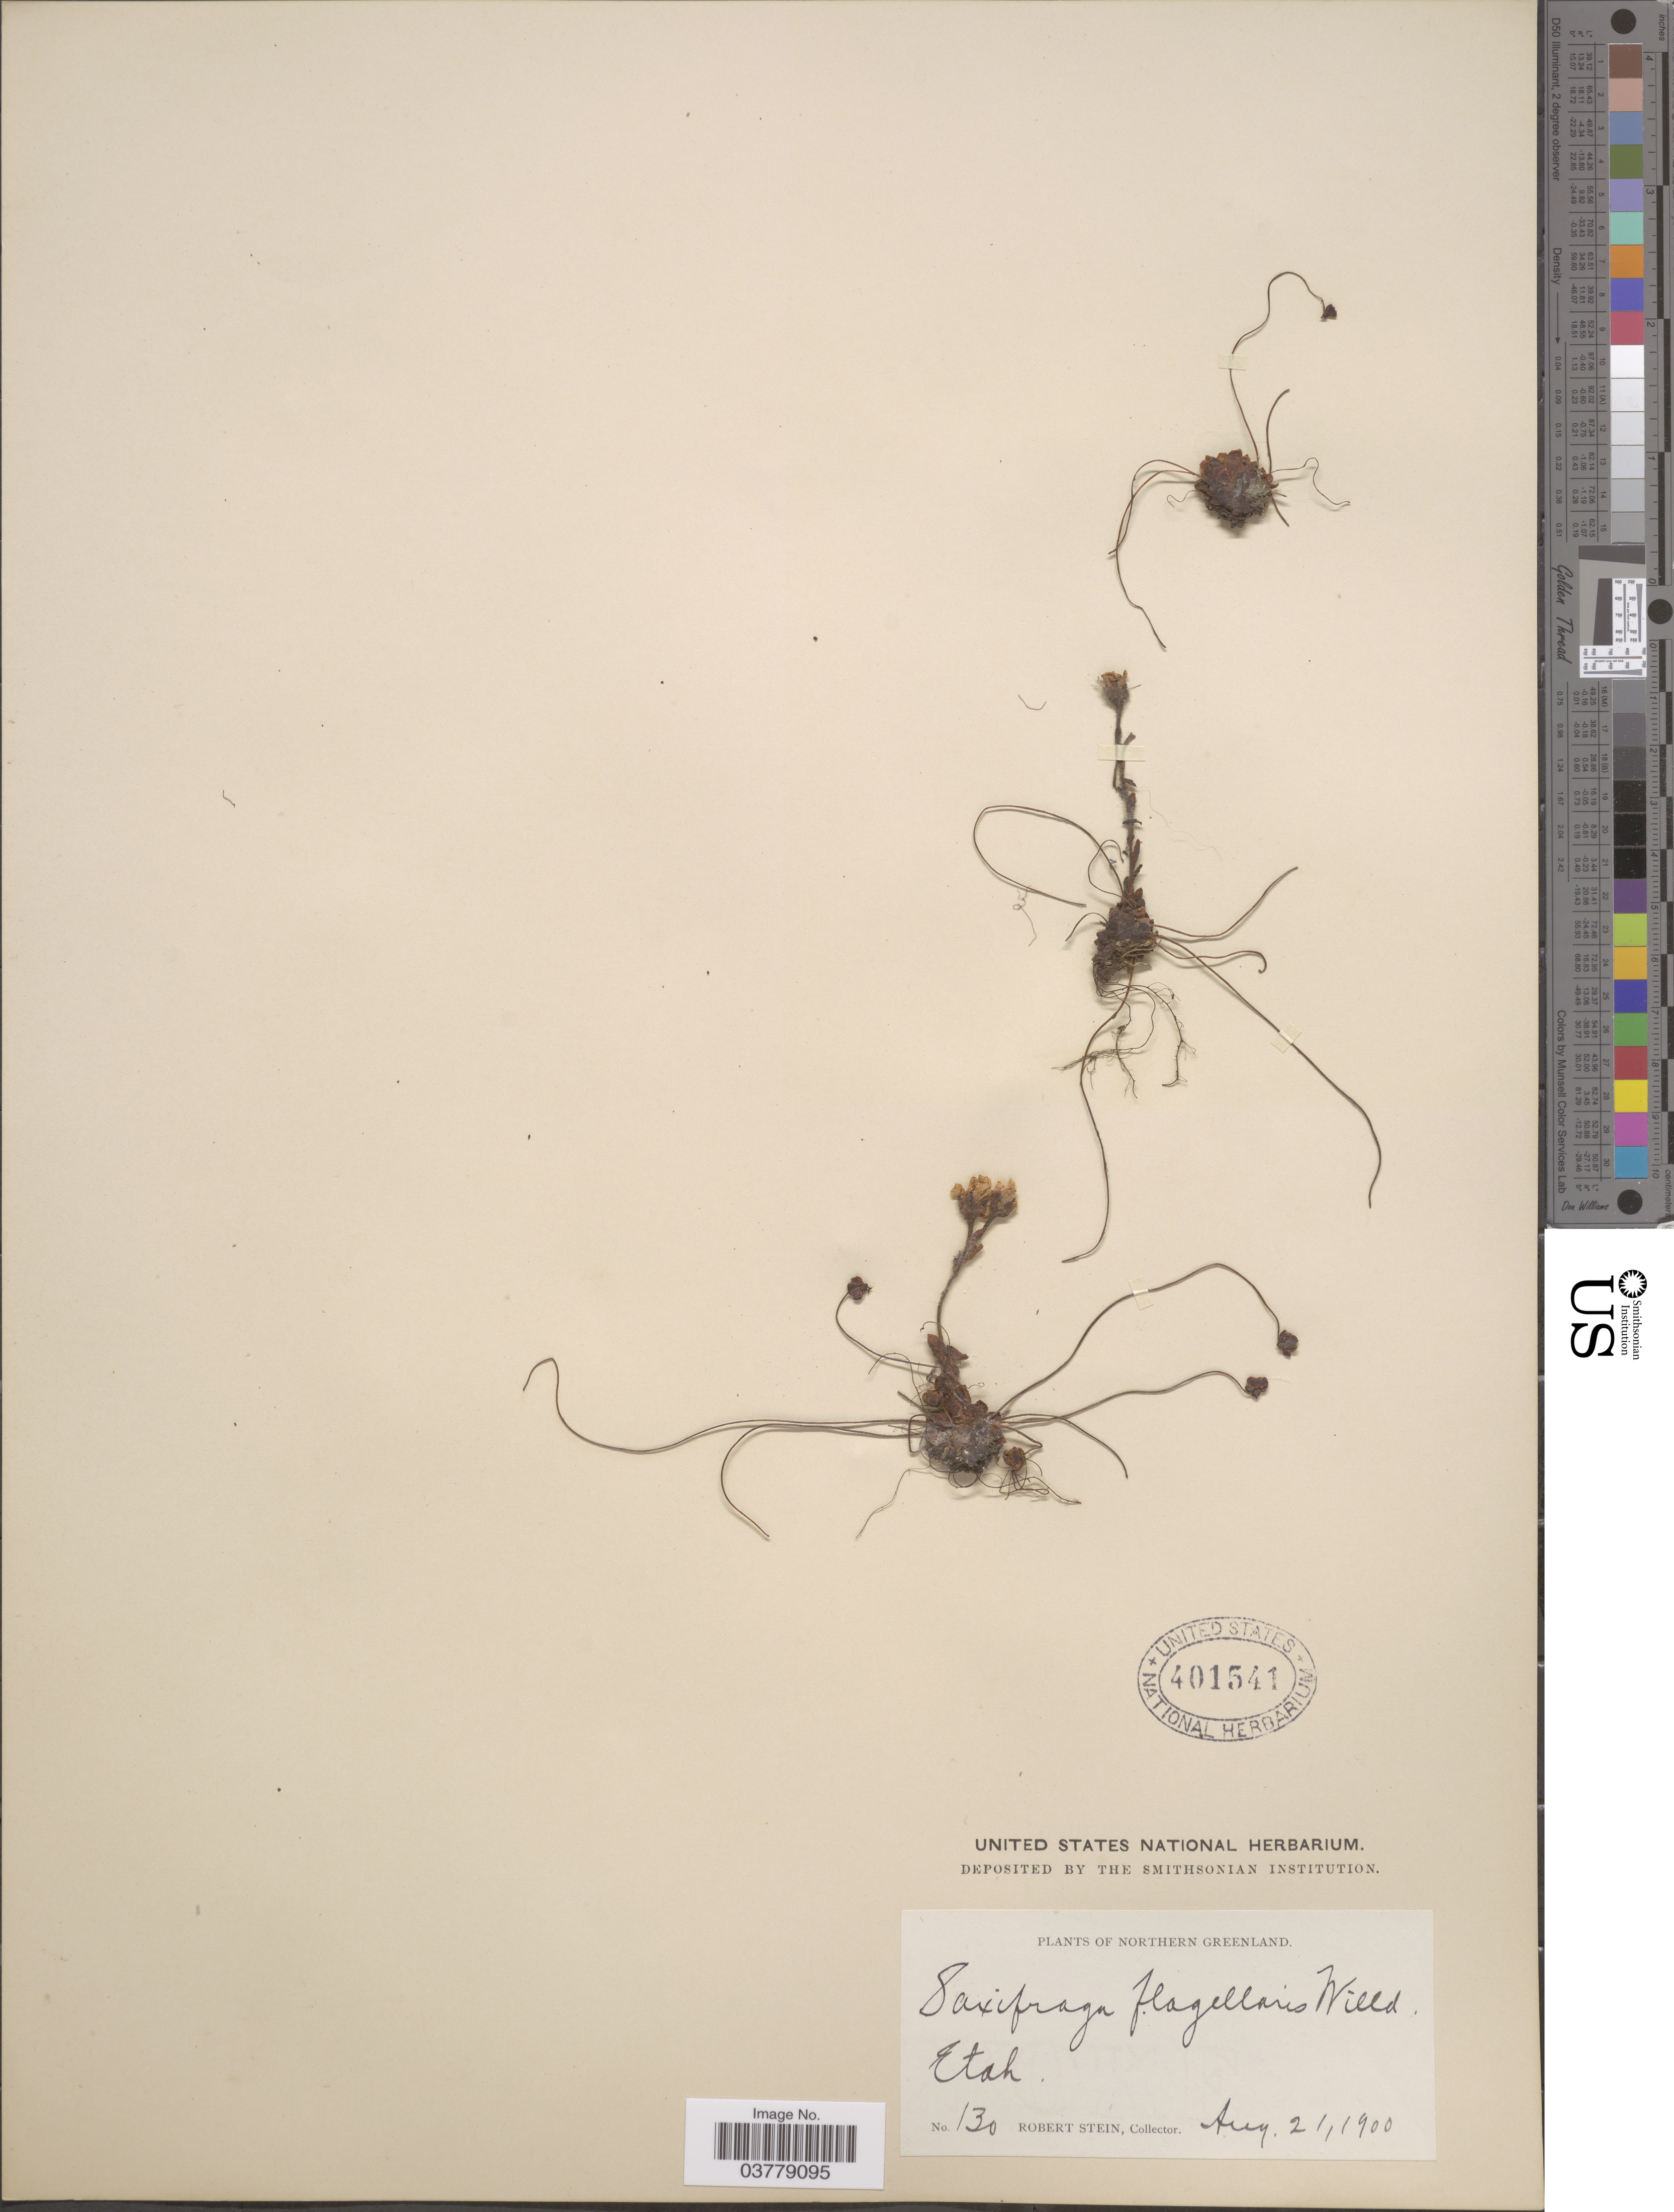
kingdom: Plantae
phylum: Tracheophyta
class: Magnoliopsida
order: Saxifragales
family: Saxifragaceae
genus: Saxifraga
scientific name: Saxifraga flagellaris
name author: Willd. ex Sternb.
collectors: R. Stein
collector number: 130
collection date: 1900-08-21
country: Greenland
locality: Northern Greenland. Etah.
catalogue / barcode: US 401541